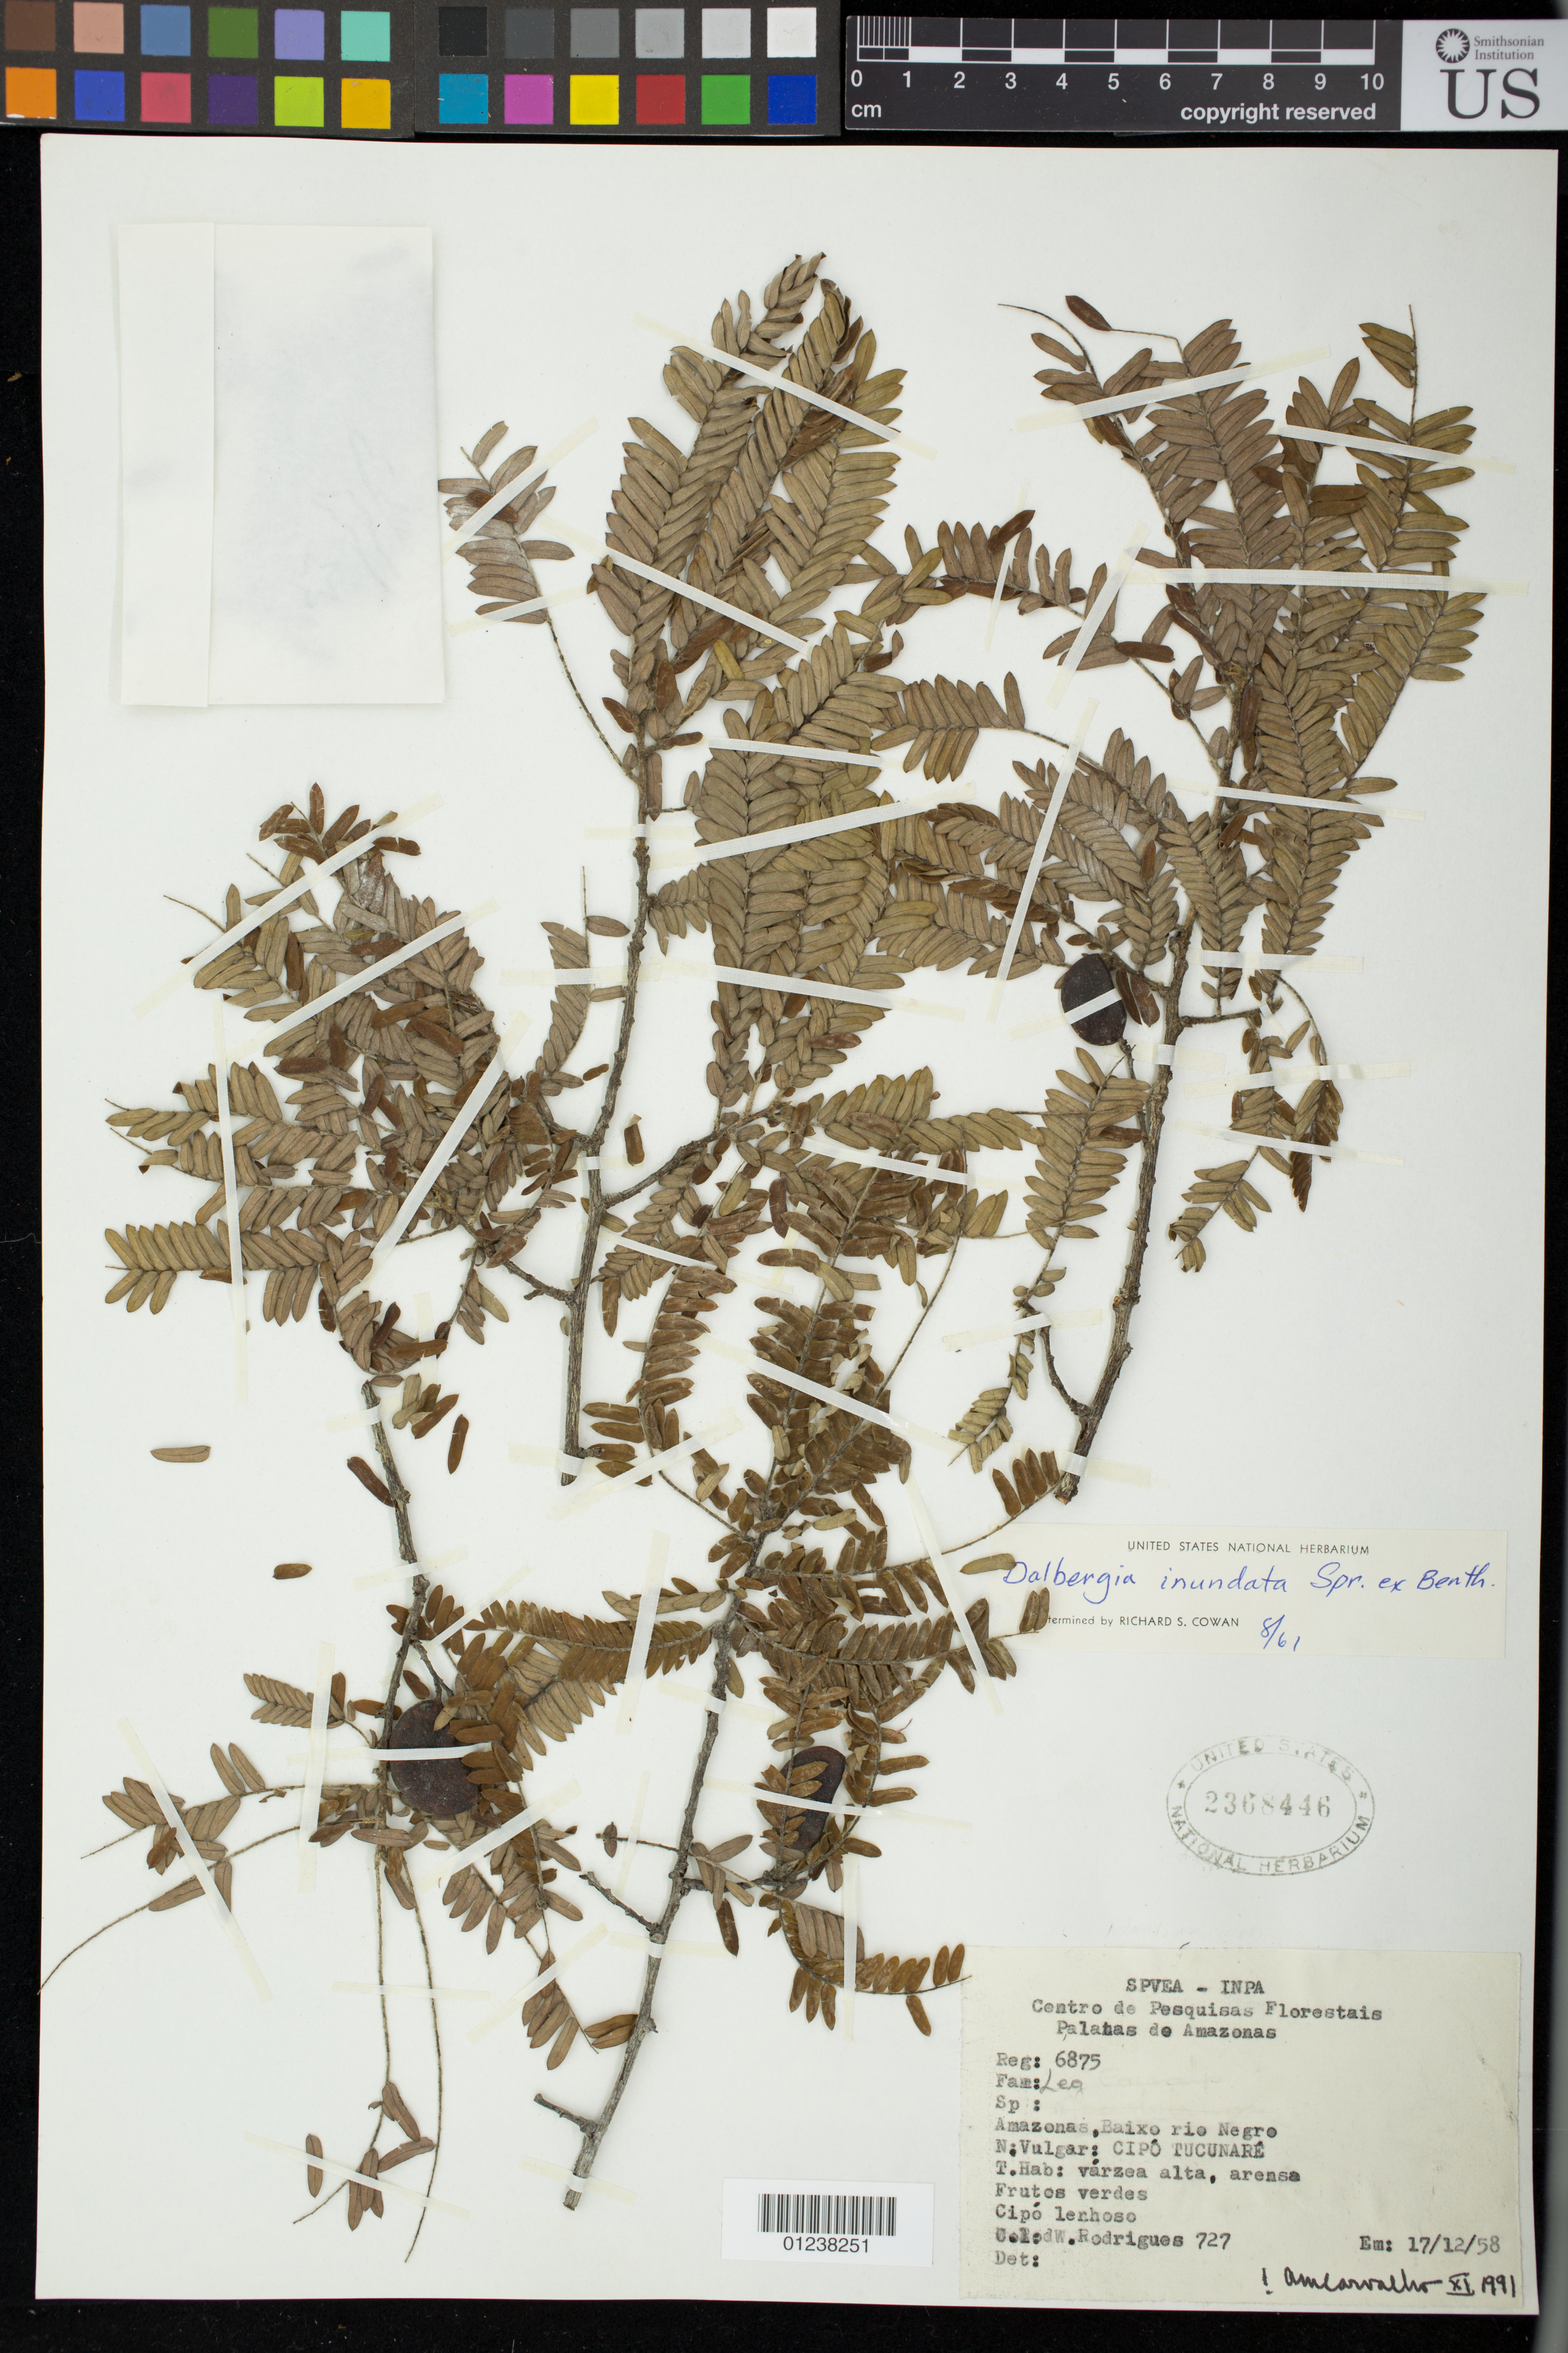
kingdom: Plantae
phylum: Tracheophyta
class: Magnoliopsida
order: Fabales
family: Fabaceae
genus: Dalbergia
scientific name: Dalbergia inundata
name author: Benth.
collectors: W. Rodrigues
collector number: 727 / 6875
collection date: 1958-12-17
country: Brazil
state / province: Amazonas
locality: Baixo rio Negro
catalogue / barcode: US 2368446